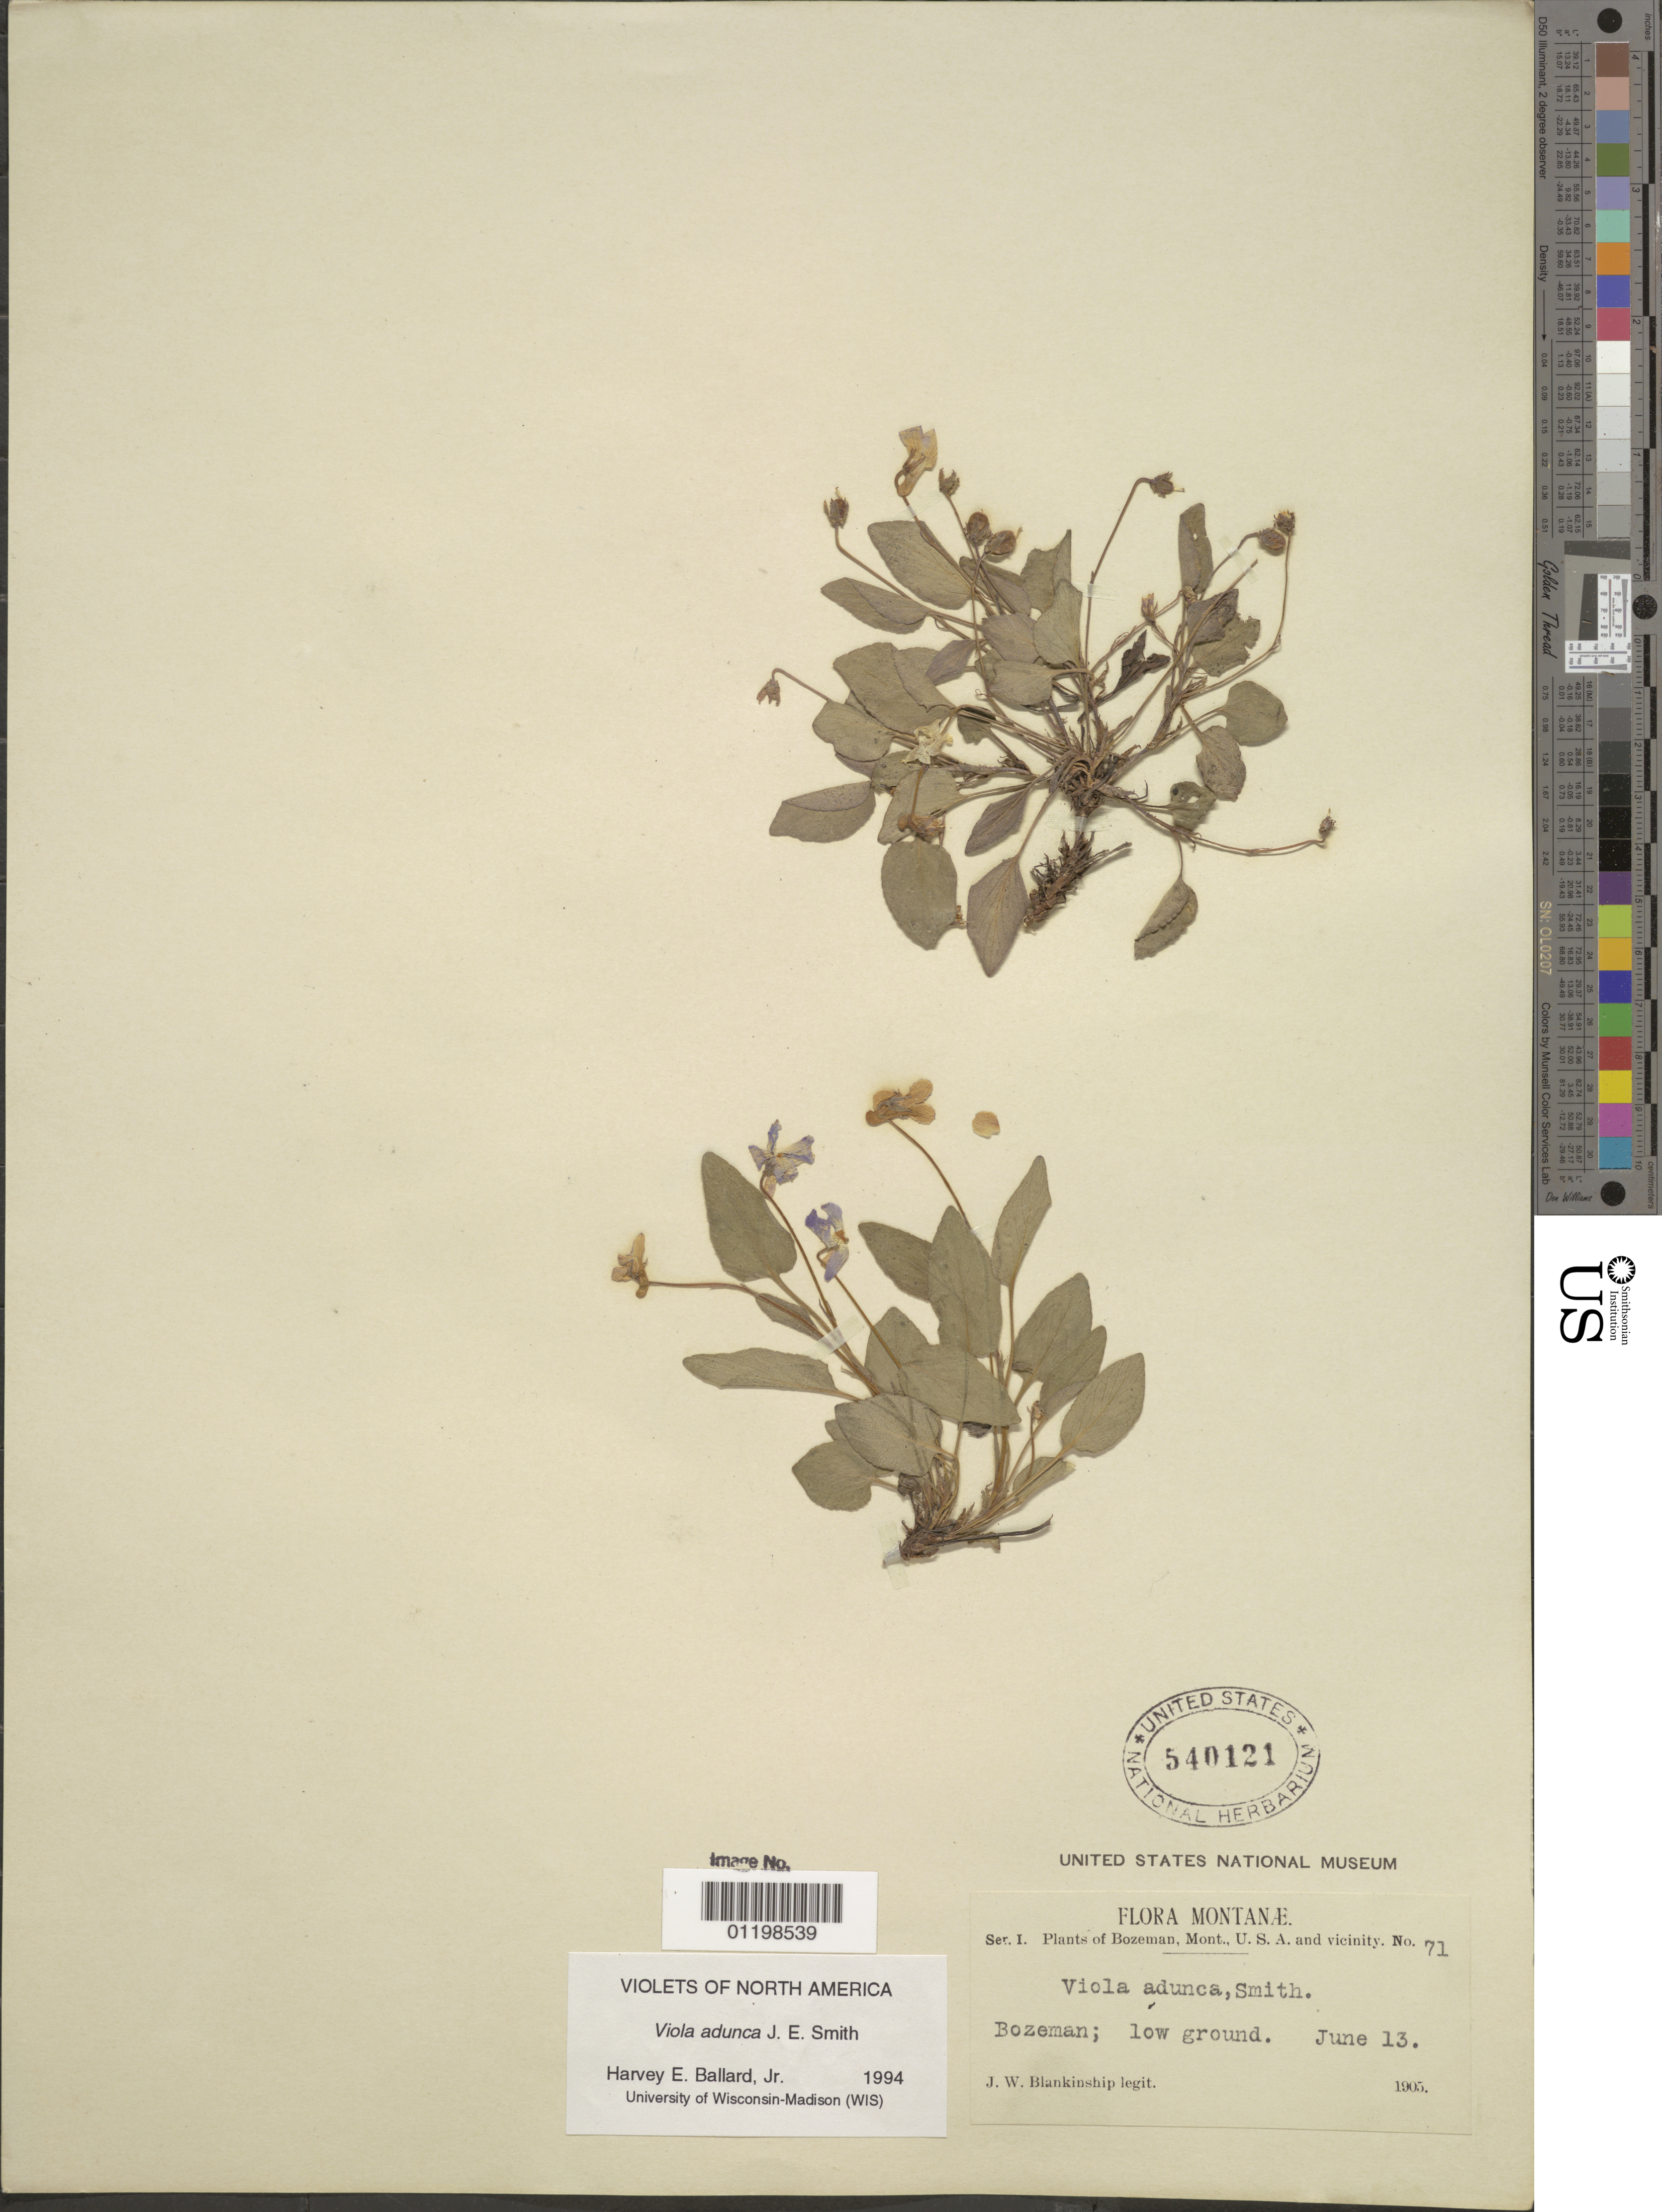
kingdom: Plantae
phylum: Tracheophyta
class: Magnoliopsida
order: Malpighiales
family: Violaceae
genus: Viola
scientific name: Viola adunca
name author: Sm.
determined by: Ballard, Harvey E.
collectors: J. W. Blankinship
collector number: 71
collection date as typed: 13 Jun 1905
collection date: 1905-06-13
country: United States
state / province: Montana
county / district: Gallatin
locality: Bozeman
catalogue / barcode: US 540121